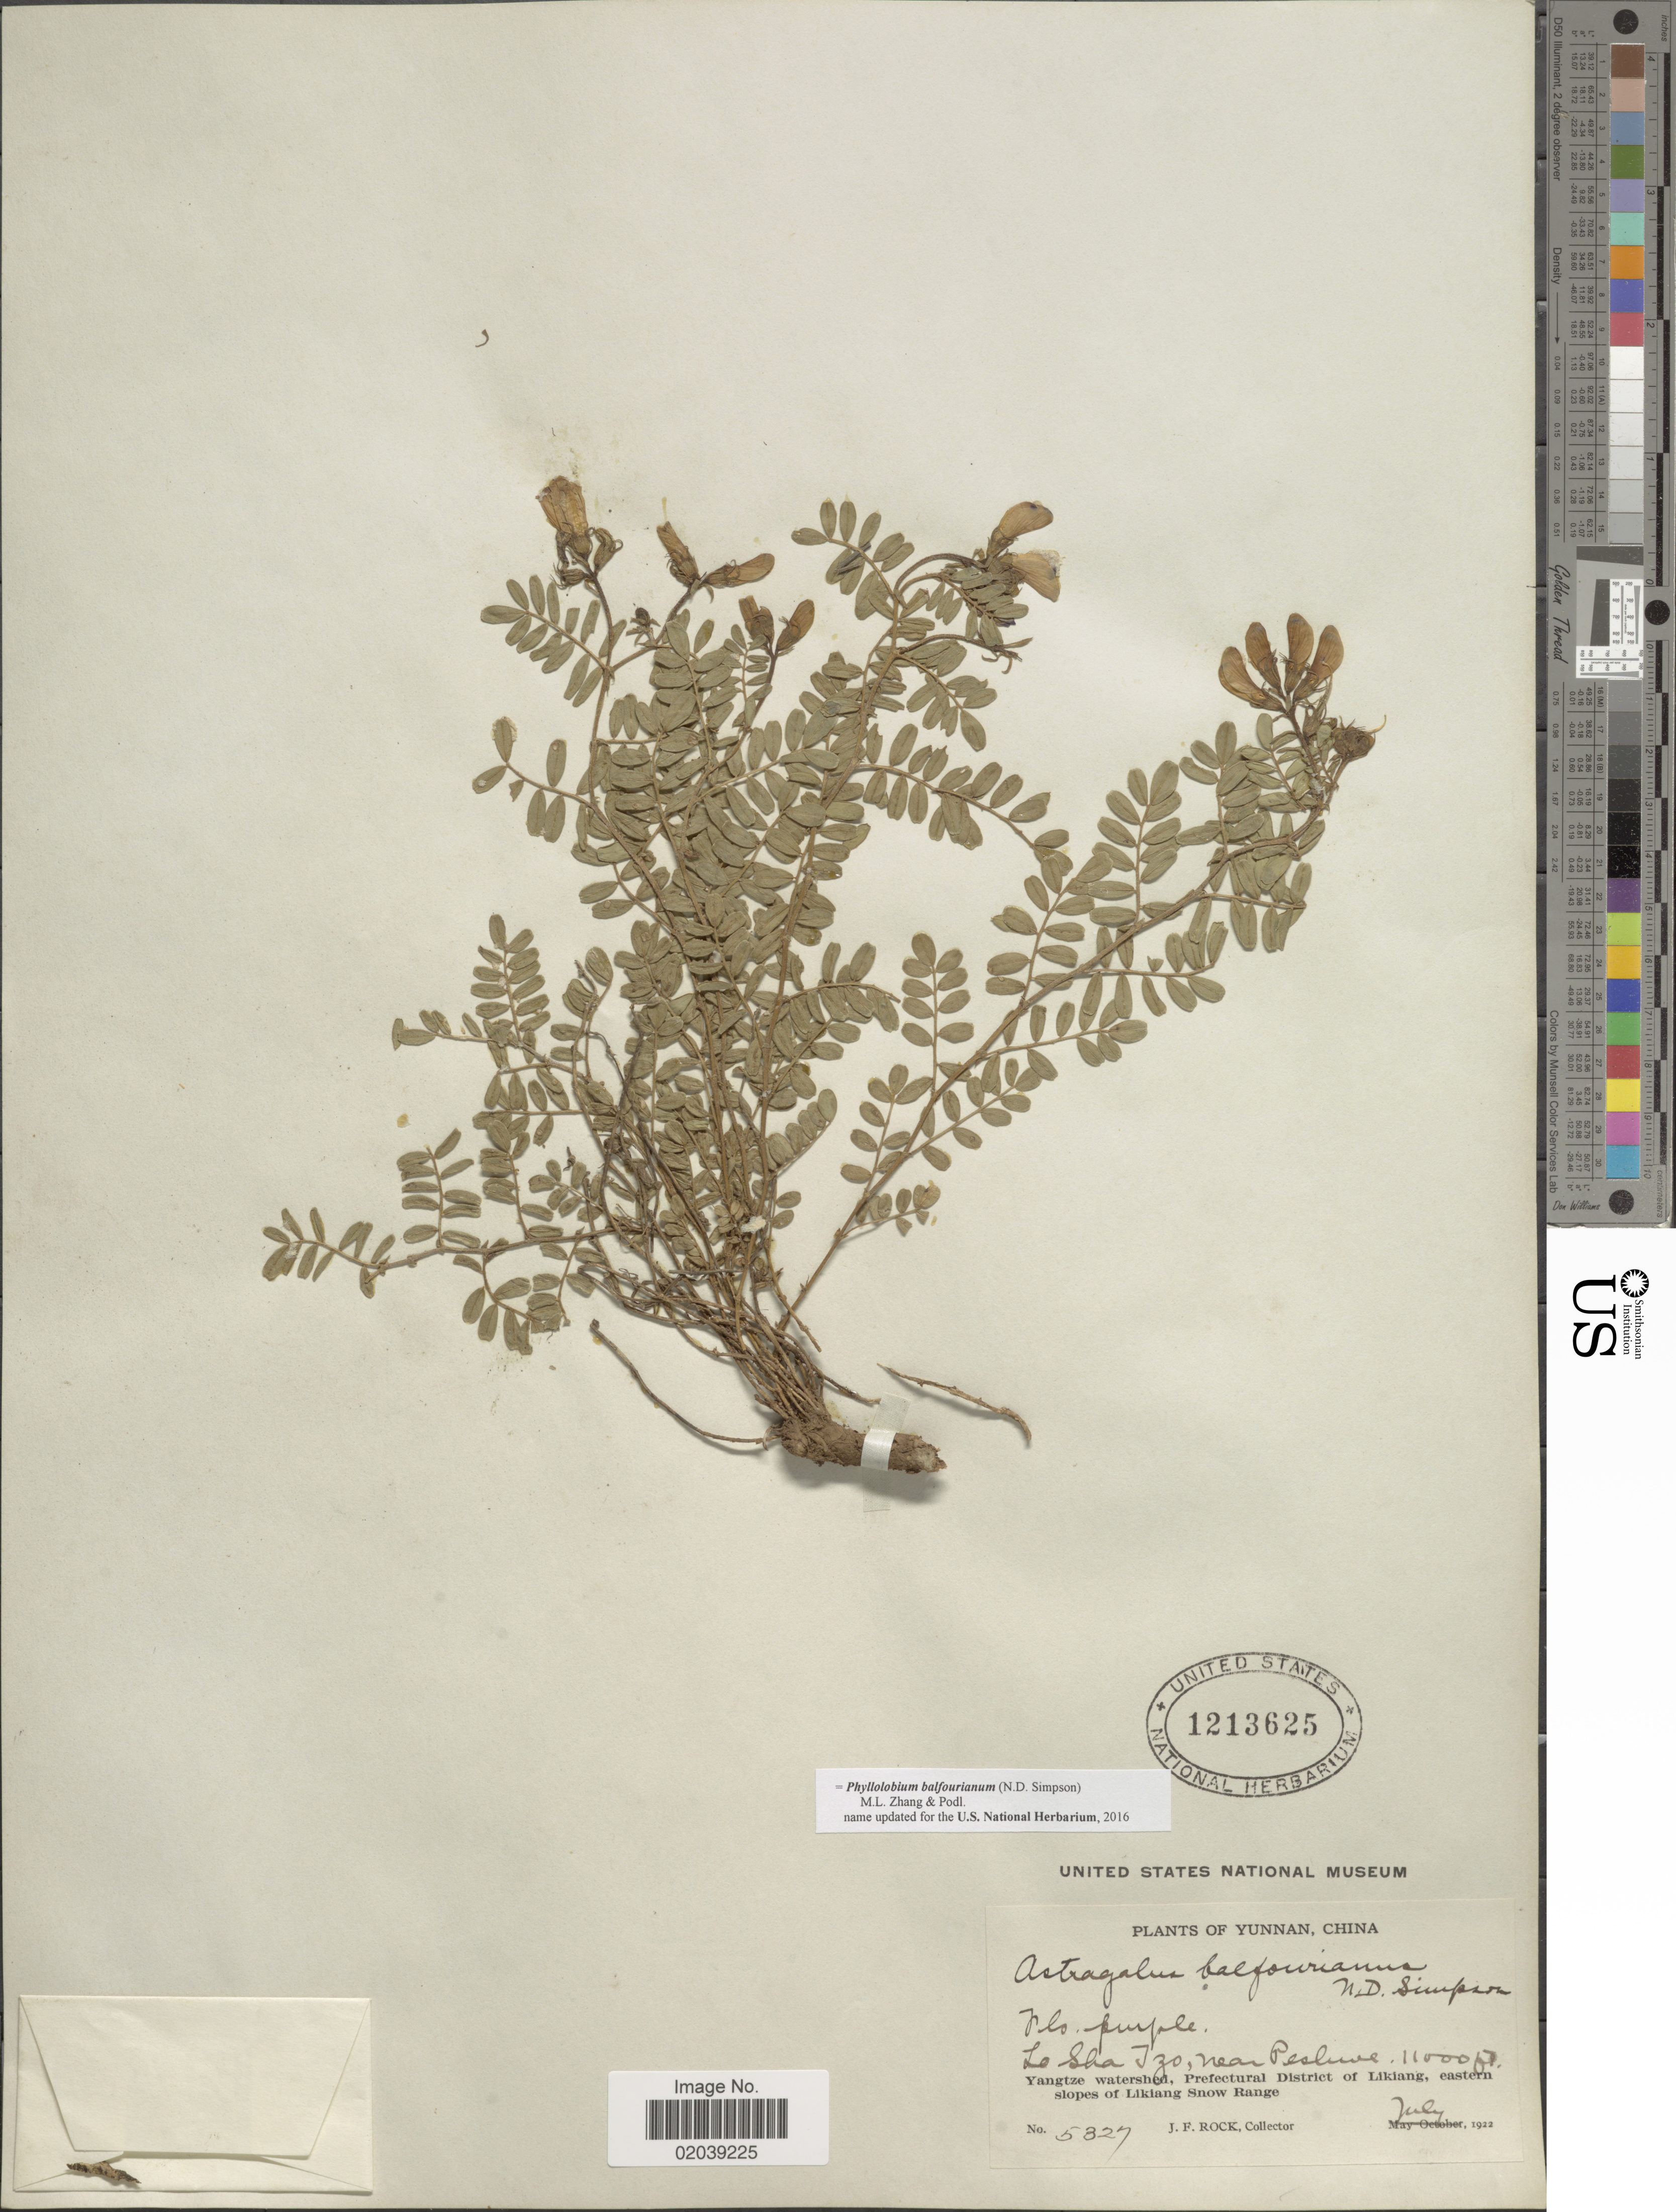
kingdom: Plantae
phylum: Tracheophyta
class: Magnoliopsida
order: Fabales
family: Fabaceae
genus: Phyllolobium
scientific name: Phyllolobium balfourianum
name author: (N.D. Simpson) M.L. Zhang & Podlech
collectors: J. Rock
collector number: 5327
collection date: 1922-07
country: China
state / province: Yunnan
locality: La Sha Izo, near Peshive. Yangtze watershed, Prefectural District of Likiang, eastern slopes of Likiang Snow Range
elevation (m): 3353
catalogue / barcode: US 1213625